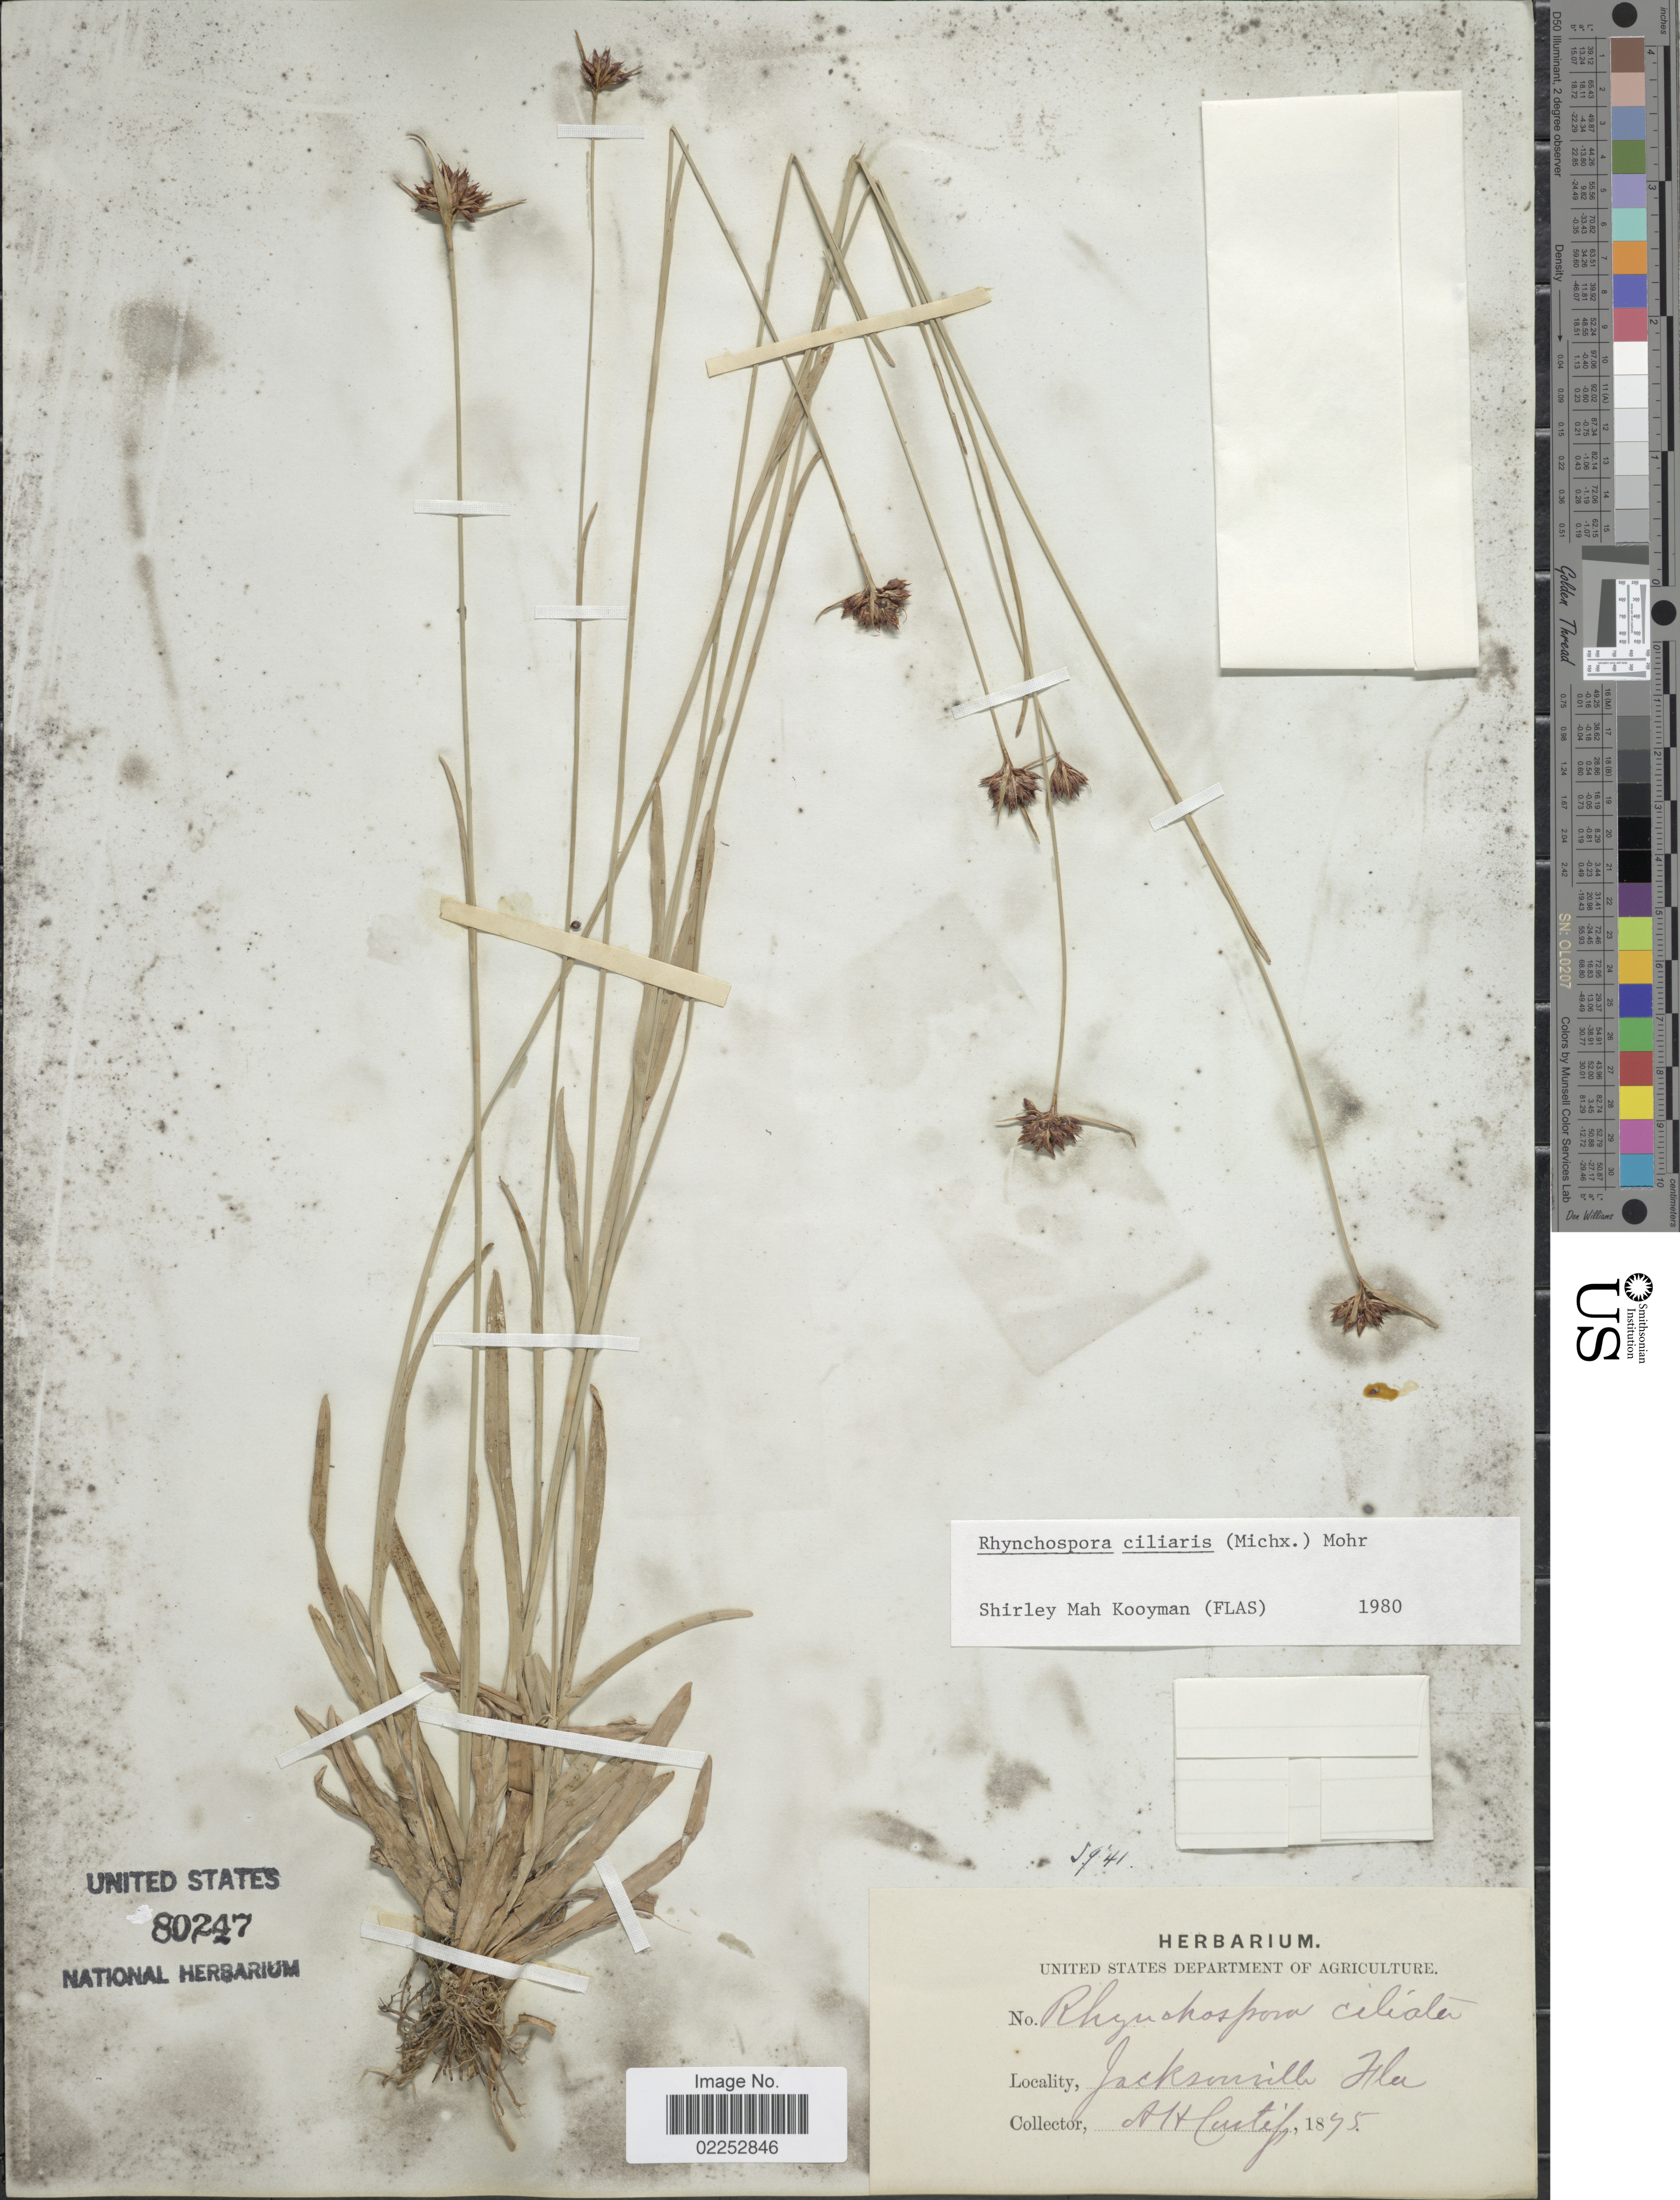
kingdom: Plantae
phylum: Tracheophyta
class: Liliopsida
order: Poales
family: Cyperaceae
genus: Rhynchospora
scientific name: Rhynchospora ciliaris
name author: (Michx.) C. Mohr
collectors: A. H. Curtiss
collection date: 1875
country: United States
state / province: Florida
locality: Jacksonville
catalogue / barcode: US 80247